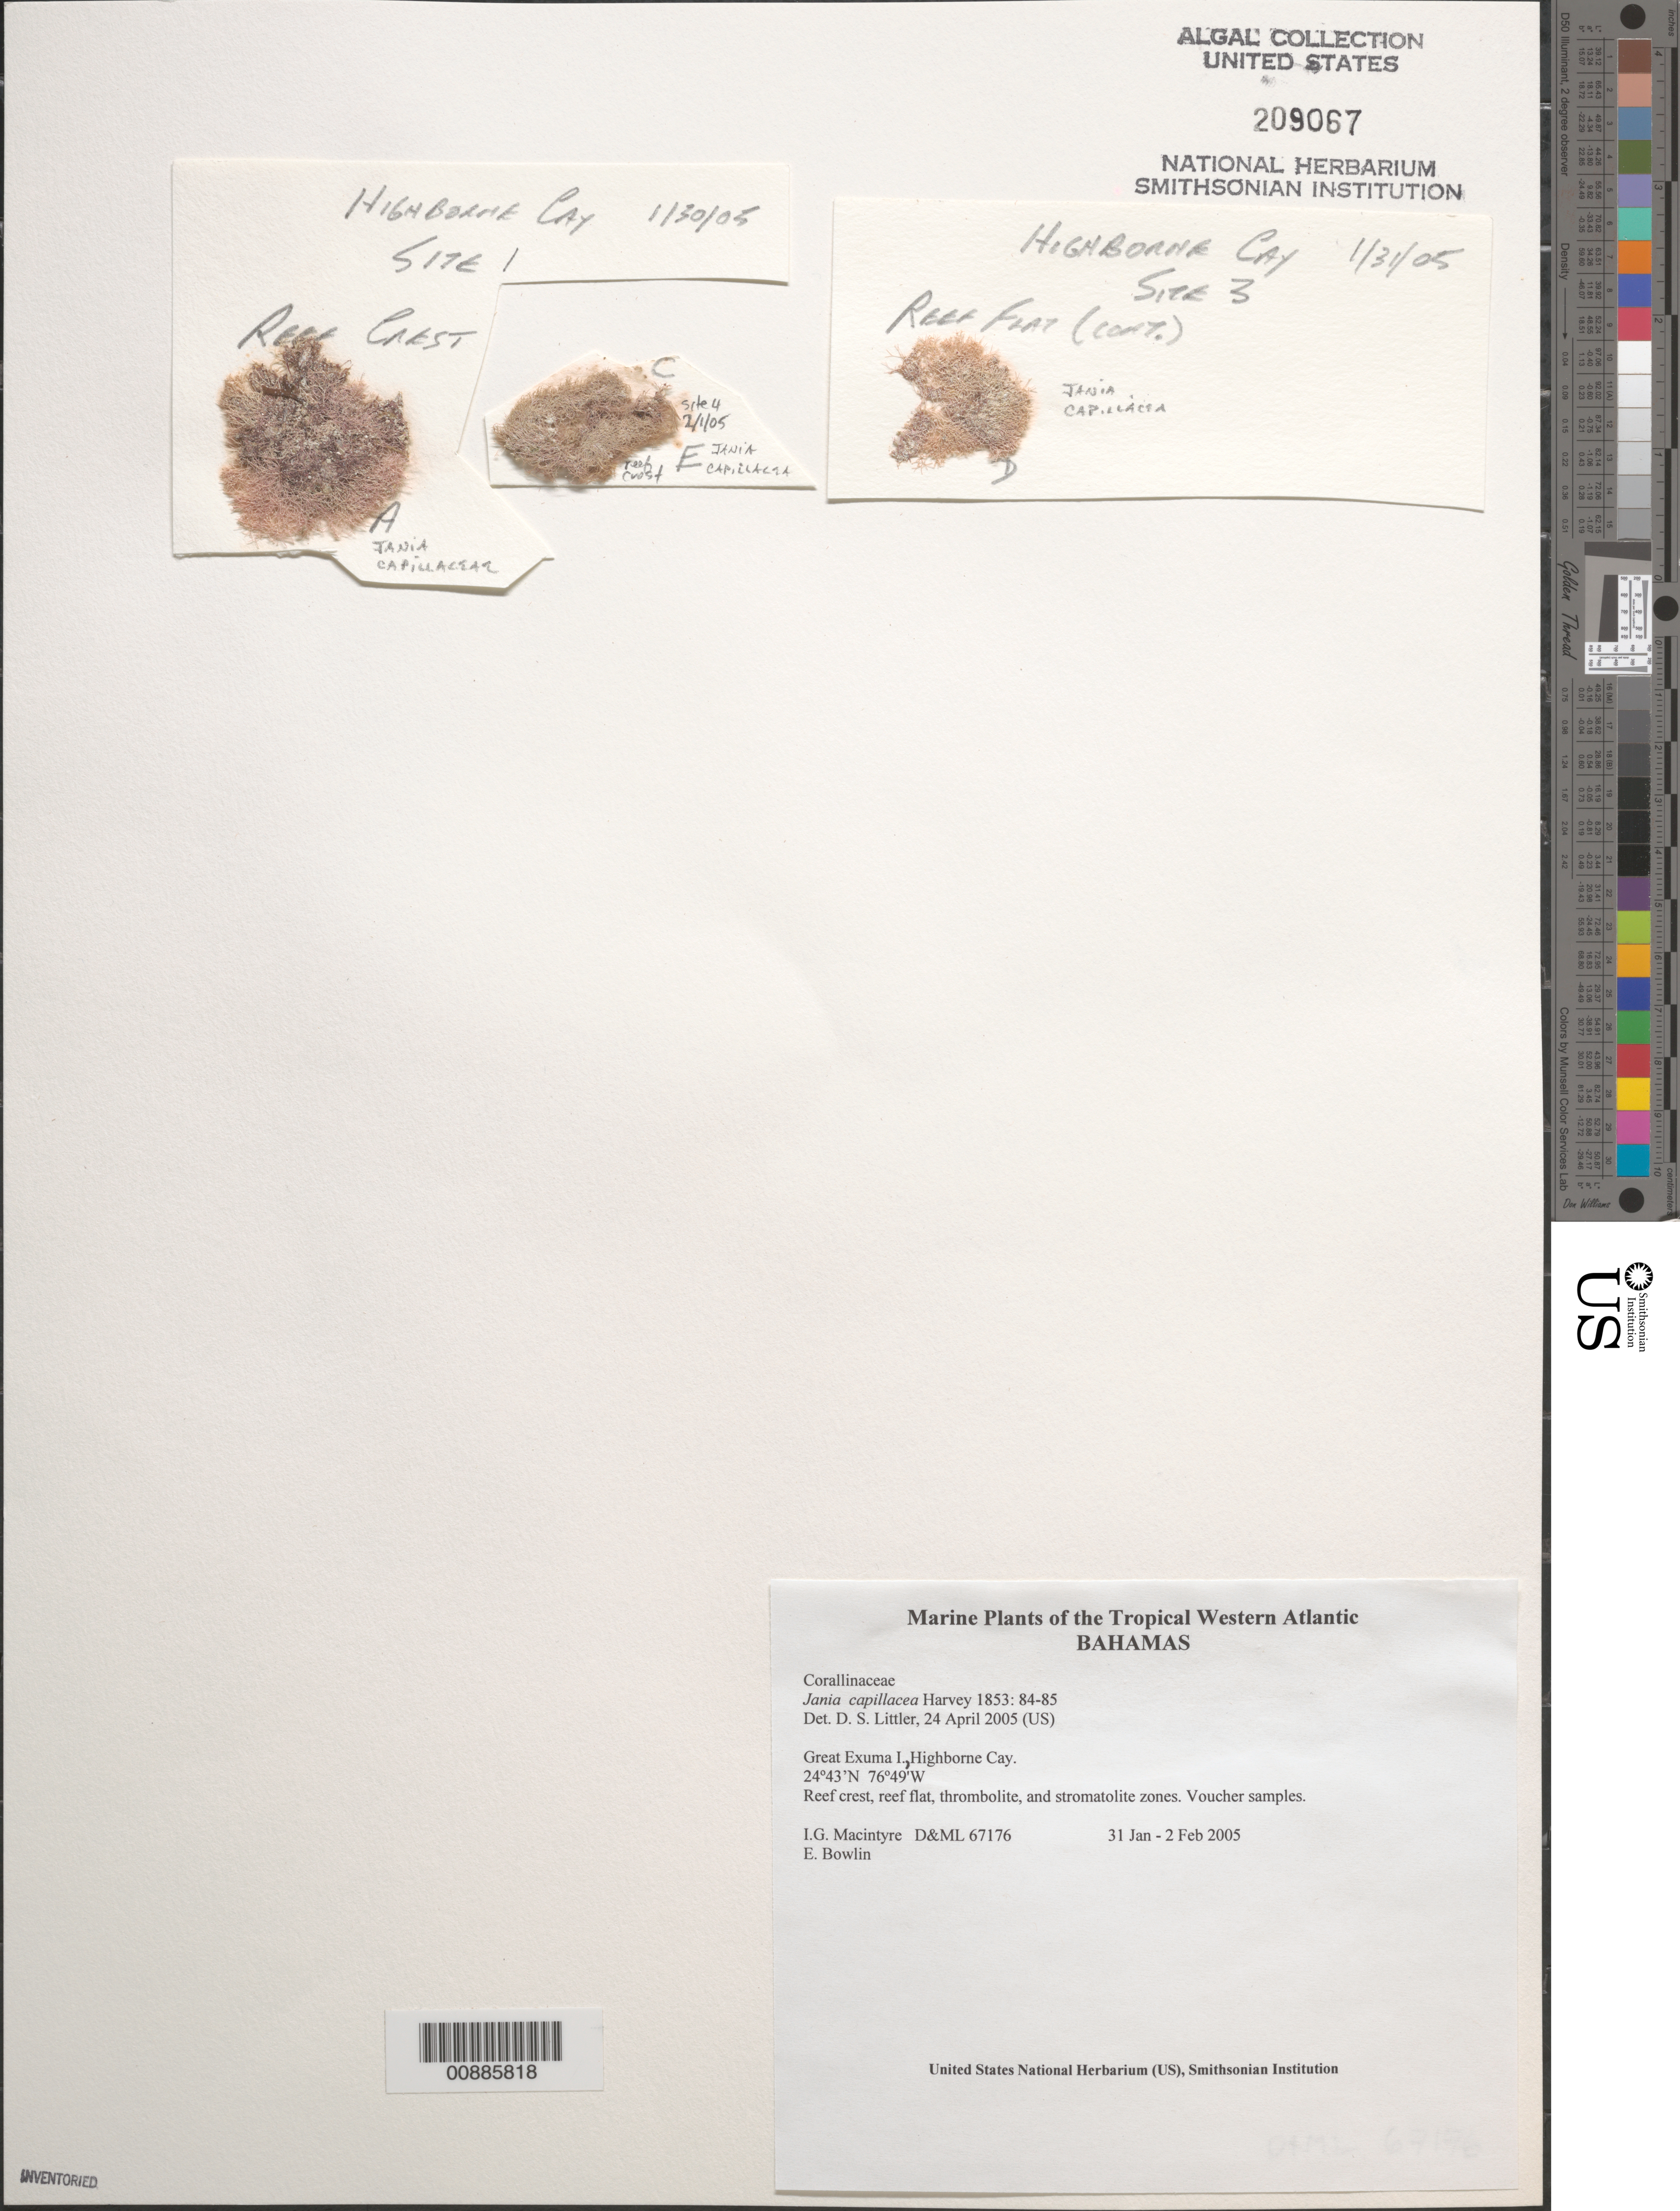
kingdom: Plantae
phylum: Rhodophyta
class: Florideophyceae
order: Corallinales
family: Corallinaceae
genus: Jania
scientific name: Jania capillacea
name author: Harv.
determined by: Littler, D. S.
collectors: I. Macintyre & E. Bowlin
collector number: D&ML 67176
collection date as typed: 31 Jan 2005 to 02 Feb 2005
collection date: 2005-01-31/2005-02-02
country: Bahamas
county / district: Exuma District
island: Great Exuma Island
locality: Highborne Cay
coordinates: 24 43' N, 76 49' W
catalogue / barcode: US 209067